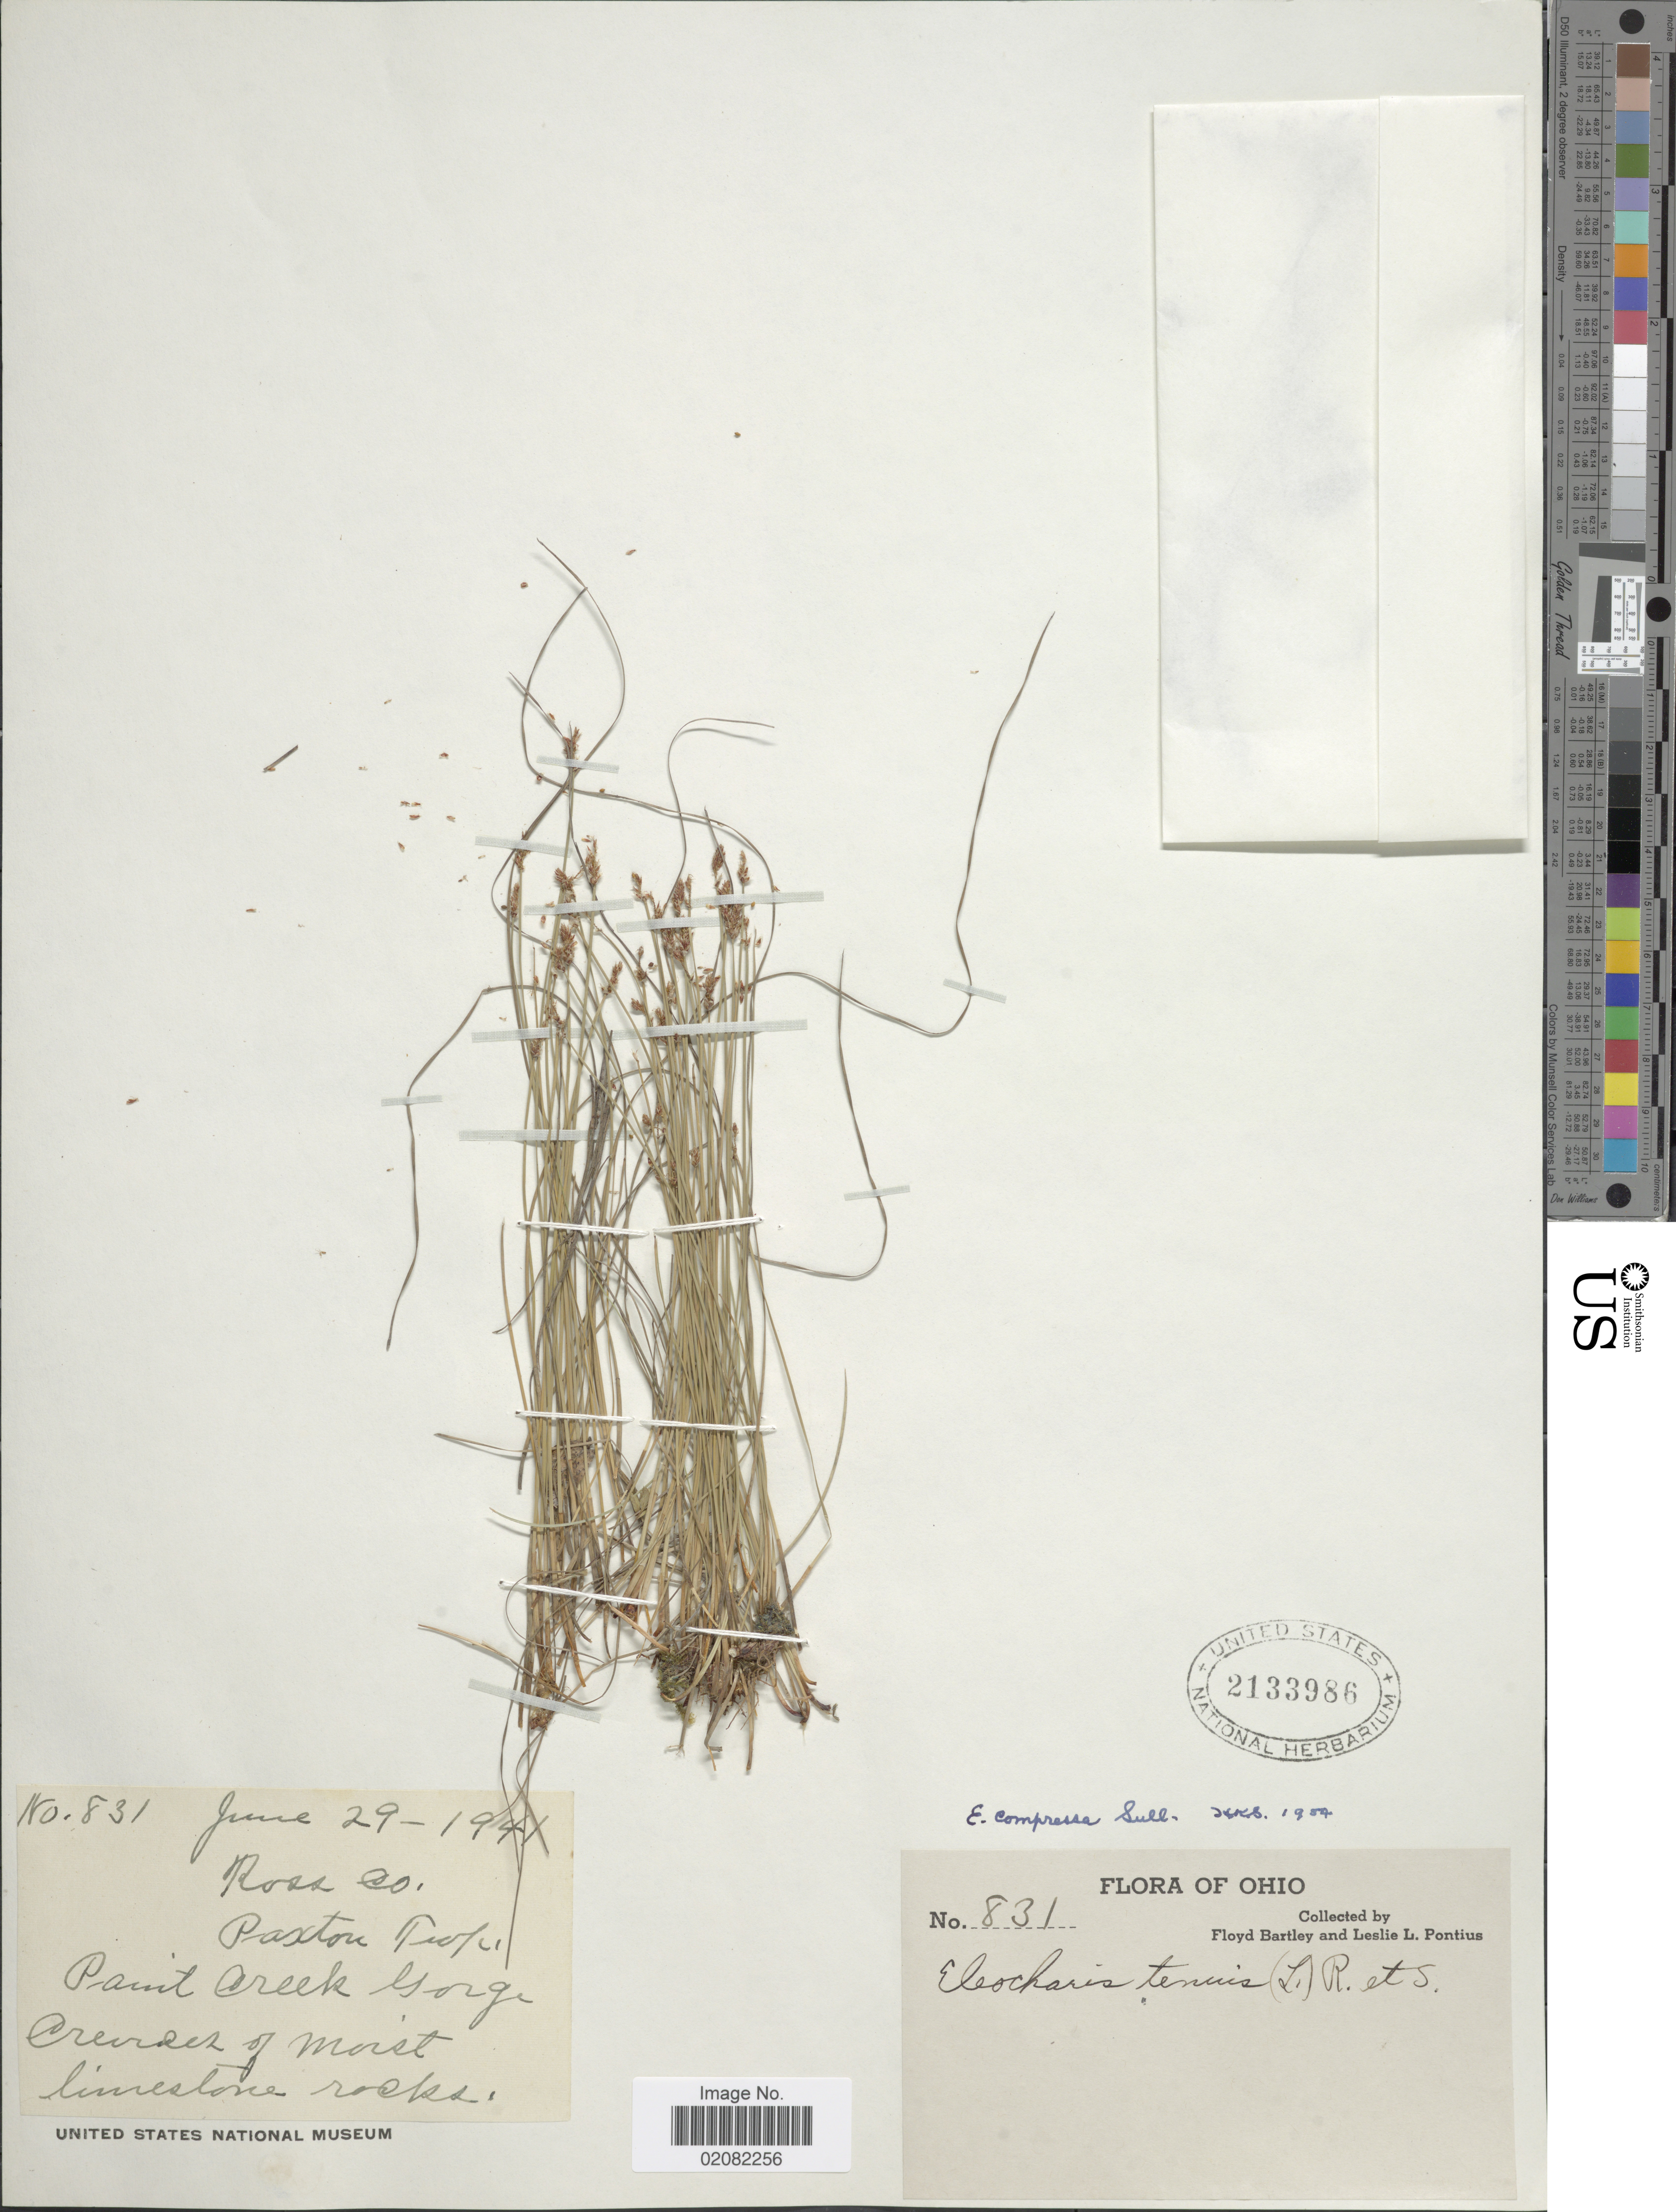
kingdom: Plantae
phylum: Tracheophyta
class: Liliopsida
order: Poales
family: Cyperaceae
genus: Eleocharis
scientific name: Eleocharis compressa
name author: Sull.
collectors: F. Bartley & L. Pontius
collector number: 831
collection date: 1941-06-29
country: United States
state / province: Ohio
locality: Ross Co., Paxton Twp, Point Creek Gorge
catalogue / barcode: US 2133986